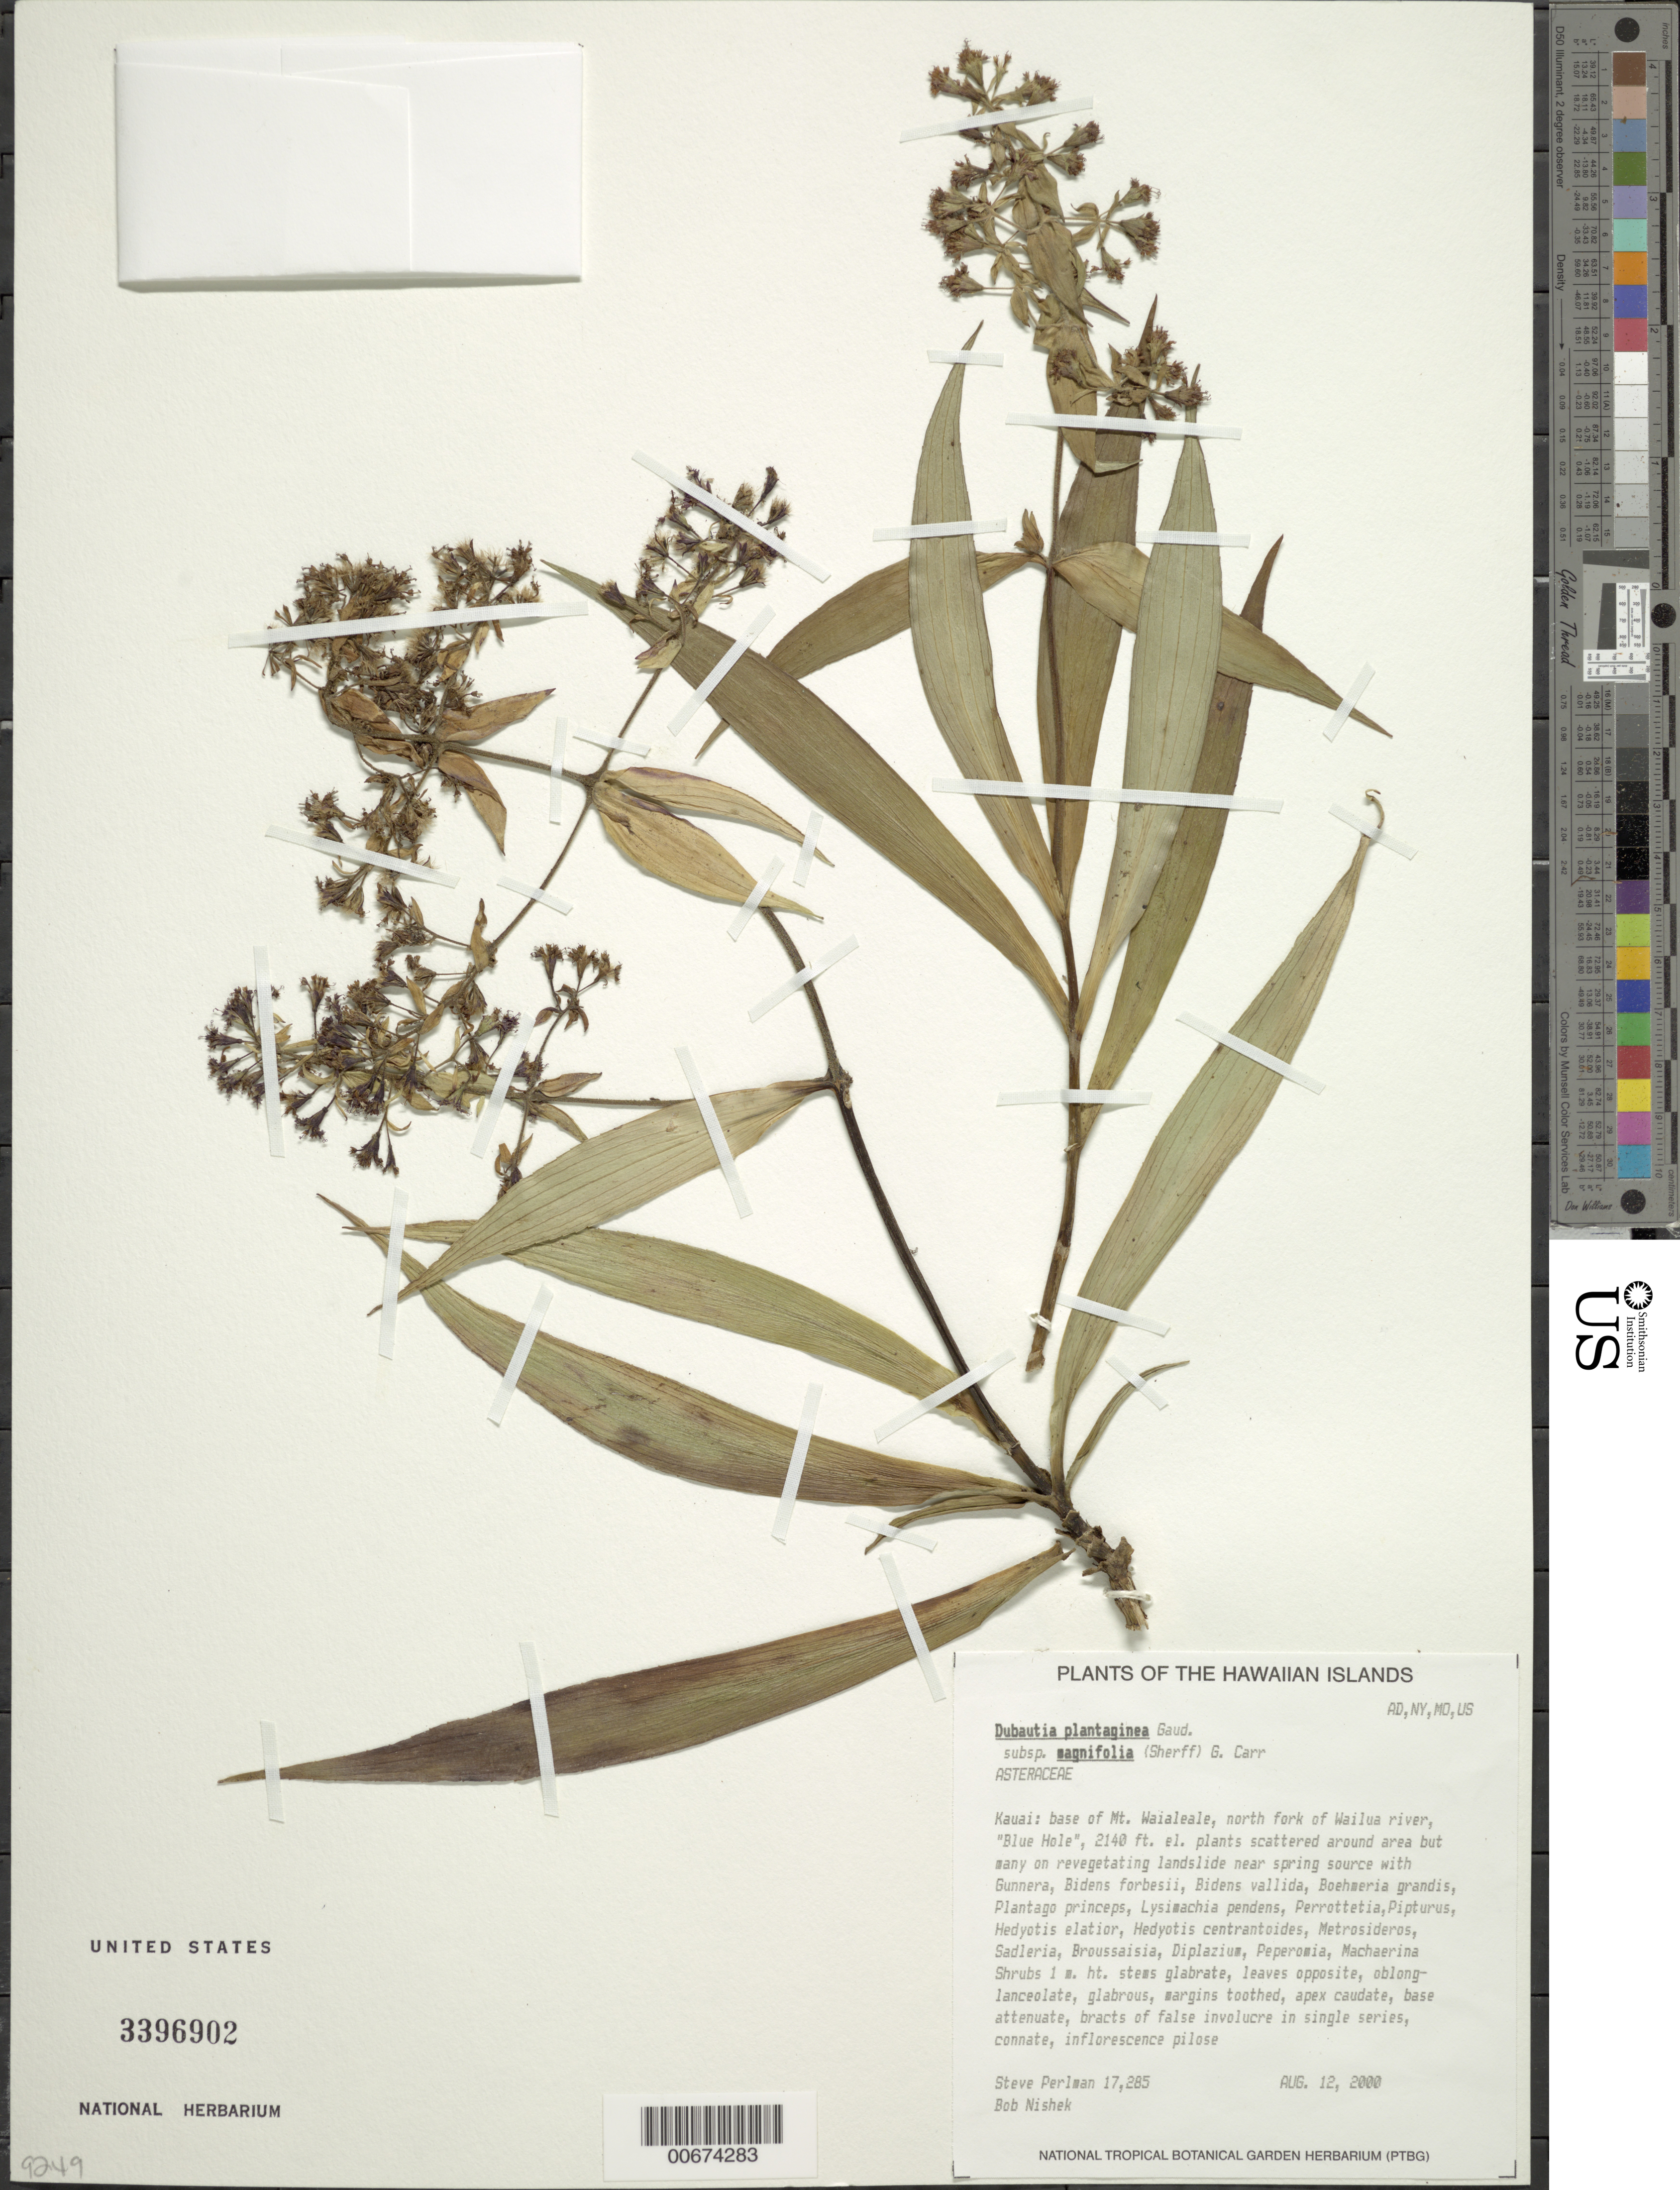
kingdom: Plantae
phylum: Tracheophyta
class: Magnoliopsida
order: Asterales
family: Asteraceae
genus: Dubautia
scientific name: Dubautia plantaginea subsp. magnifolia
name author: (Sherff) G.D. Carr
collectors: S. P. Perlman & B. Nishek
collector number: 17285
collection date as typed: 12 Aug 2000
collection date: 2000-08-12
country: United States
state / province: Hawaii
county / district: Kauai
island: Kaua'i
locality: base of MT. Waialeale, north fork of Wailua river, "Blue Hole"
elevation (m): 652.3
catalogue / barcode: US 3396902